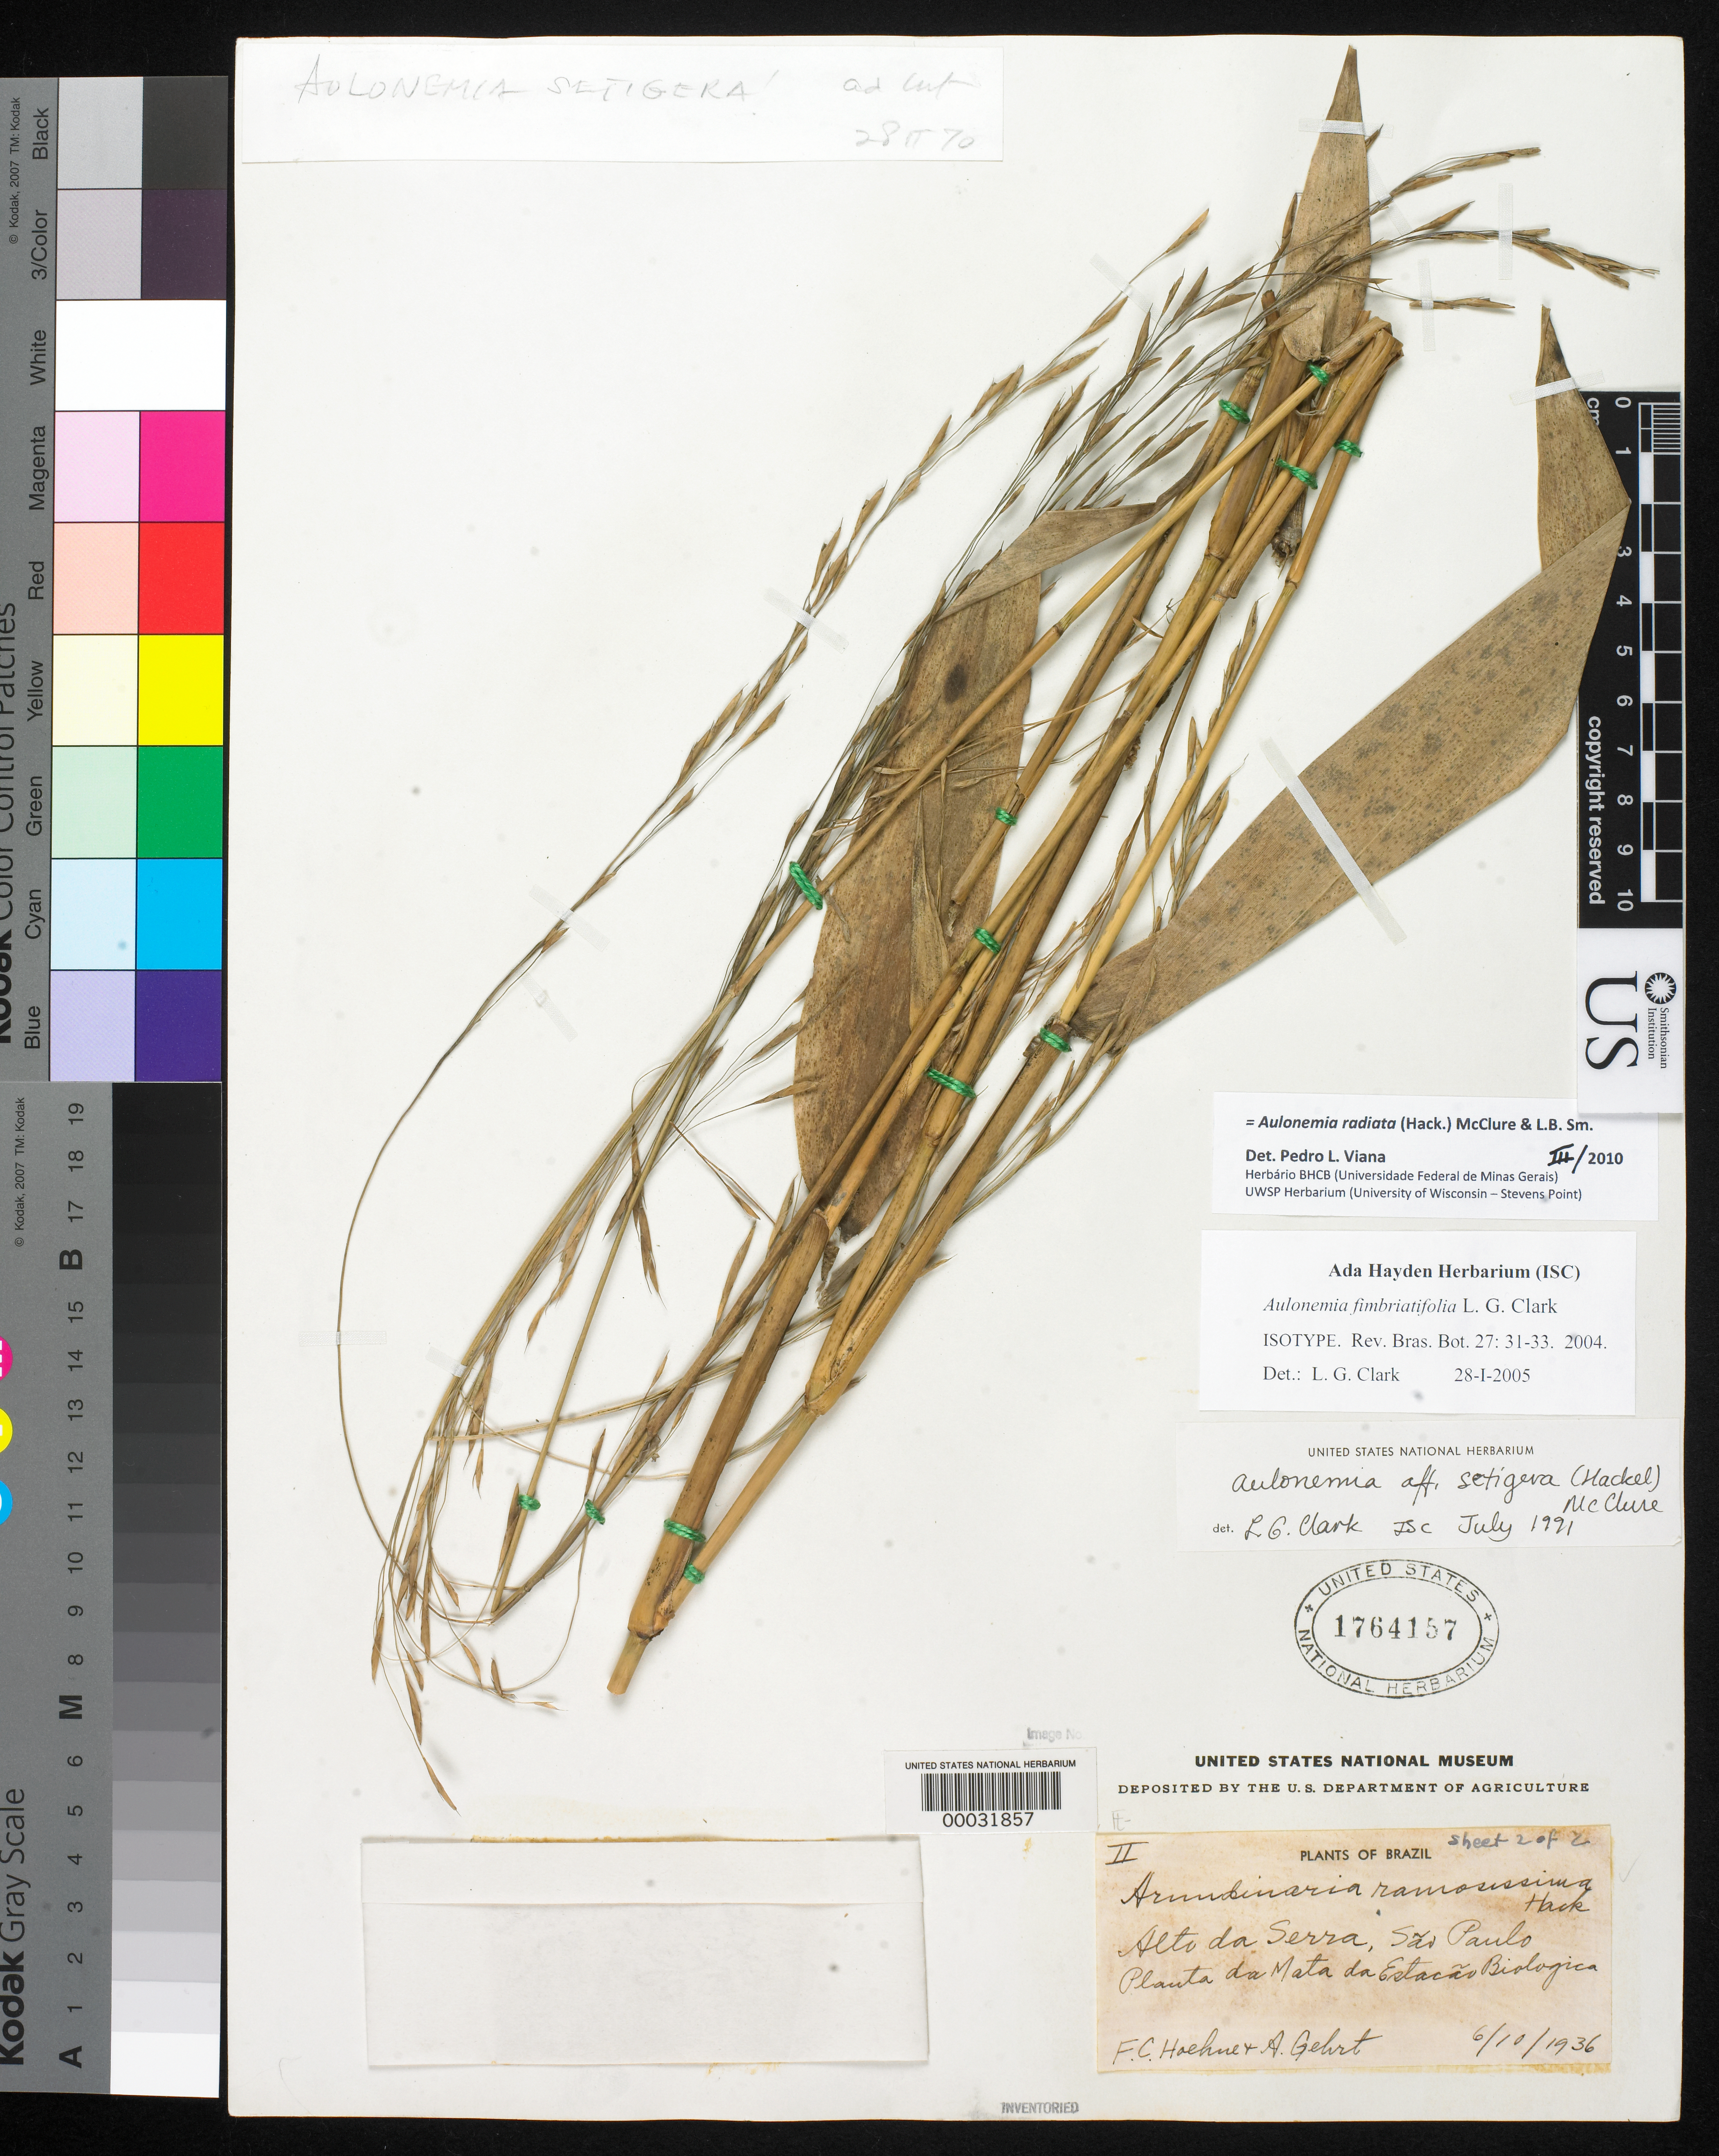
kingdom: Plantae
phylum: Tracheophyta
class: Liliopsida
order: Poales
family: Poaceae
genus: Aulonemia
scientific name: Aulonemia fimbriatifolia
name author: L.G. Clark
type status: Isotype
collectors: F. C. Hoehne & A. Gehrt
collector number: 36504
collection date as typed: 06 Oct 1936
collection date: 1936-10-06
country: Brazil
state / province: São Paulo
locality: Alto da Serra, São Paulo, planta da Mata da Estação Biológica.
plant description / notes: Holotype at SP.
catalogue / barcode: US 1764157